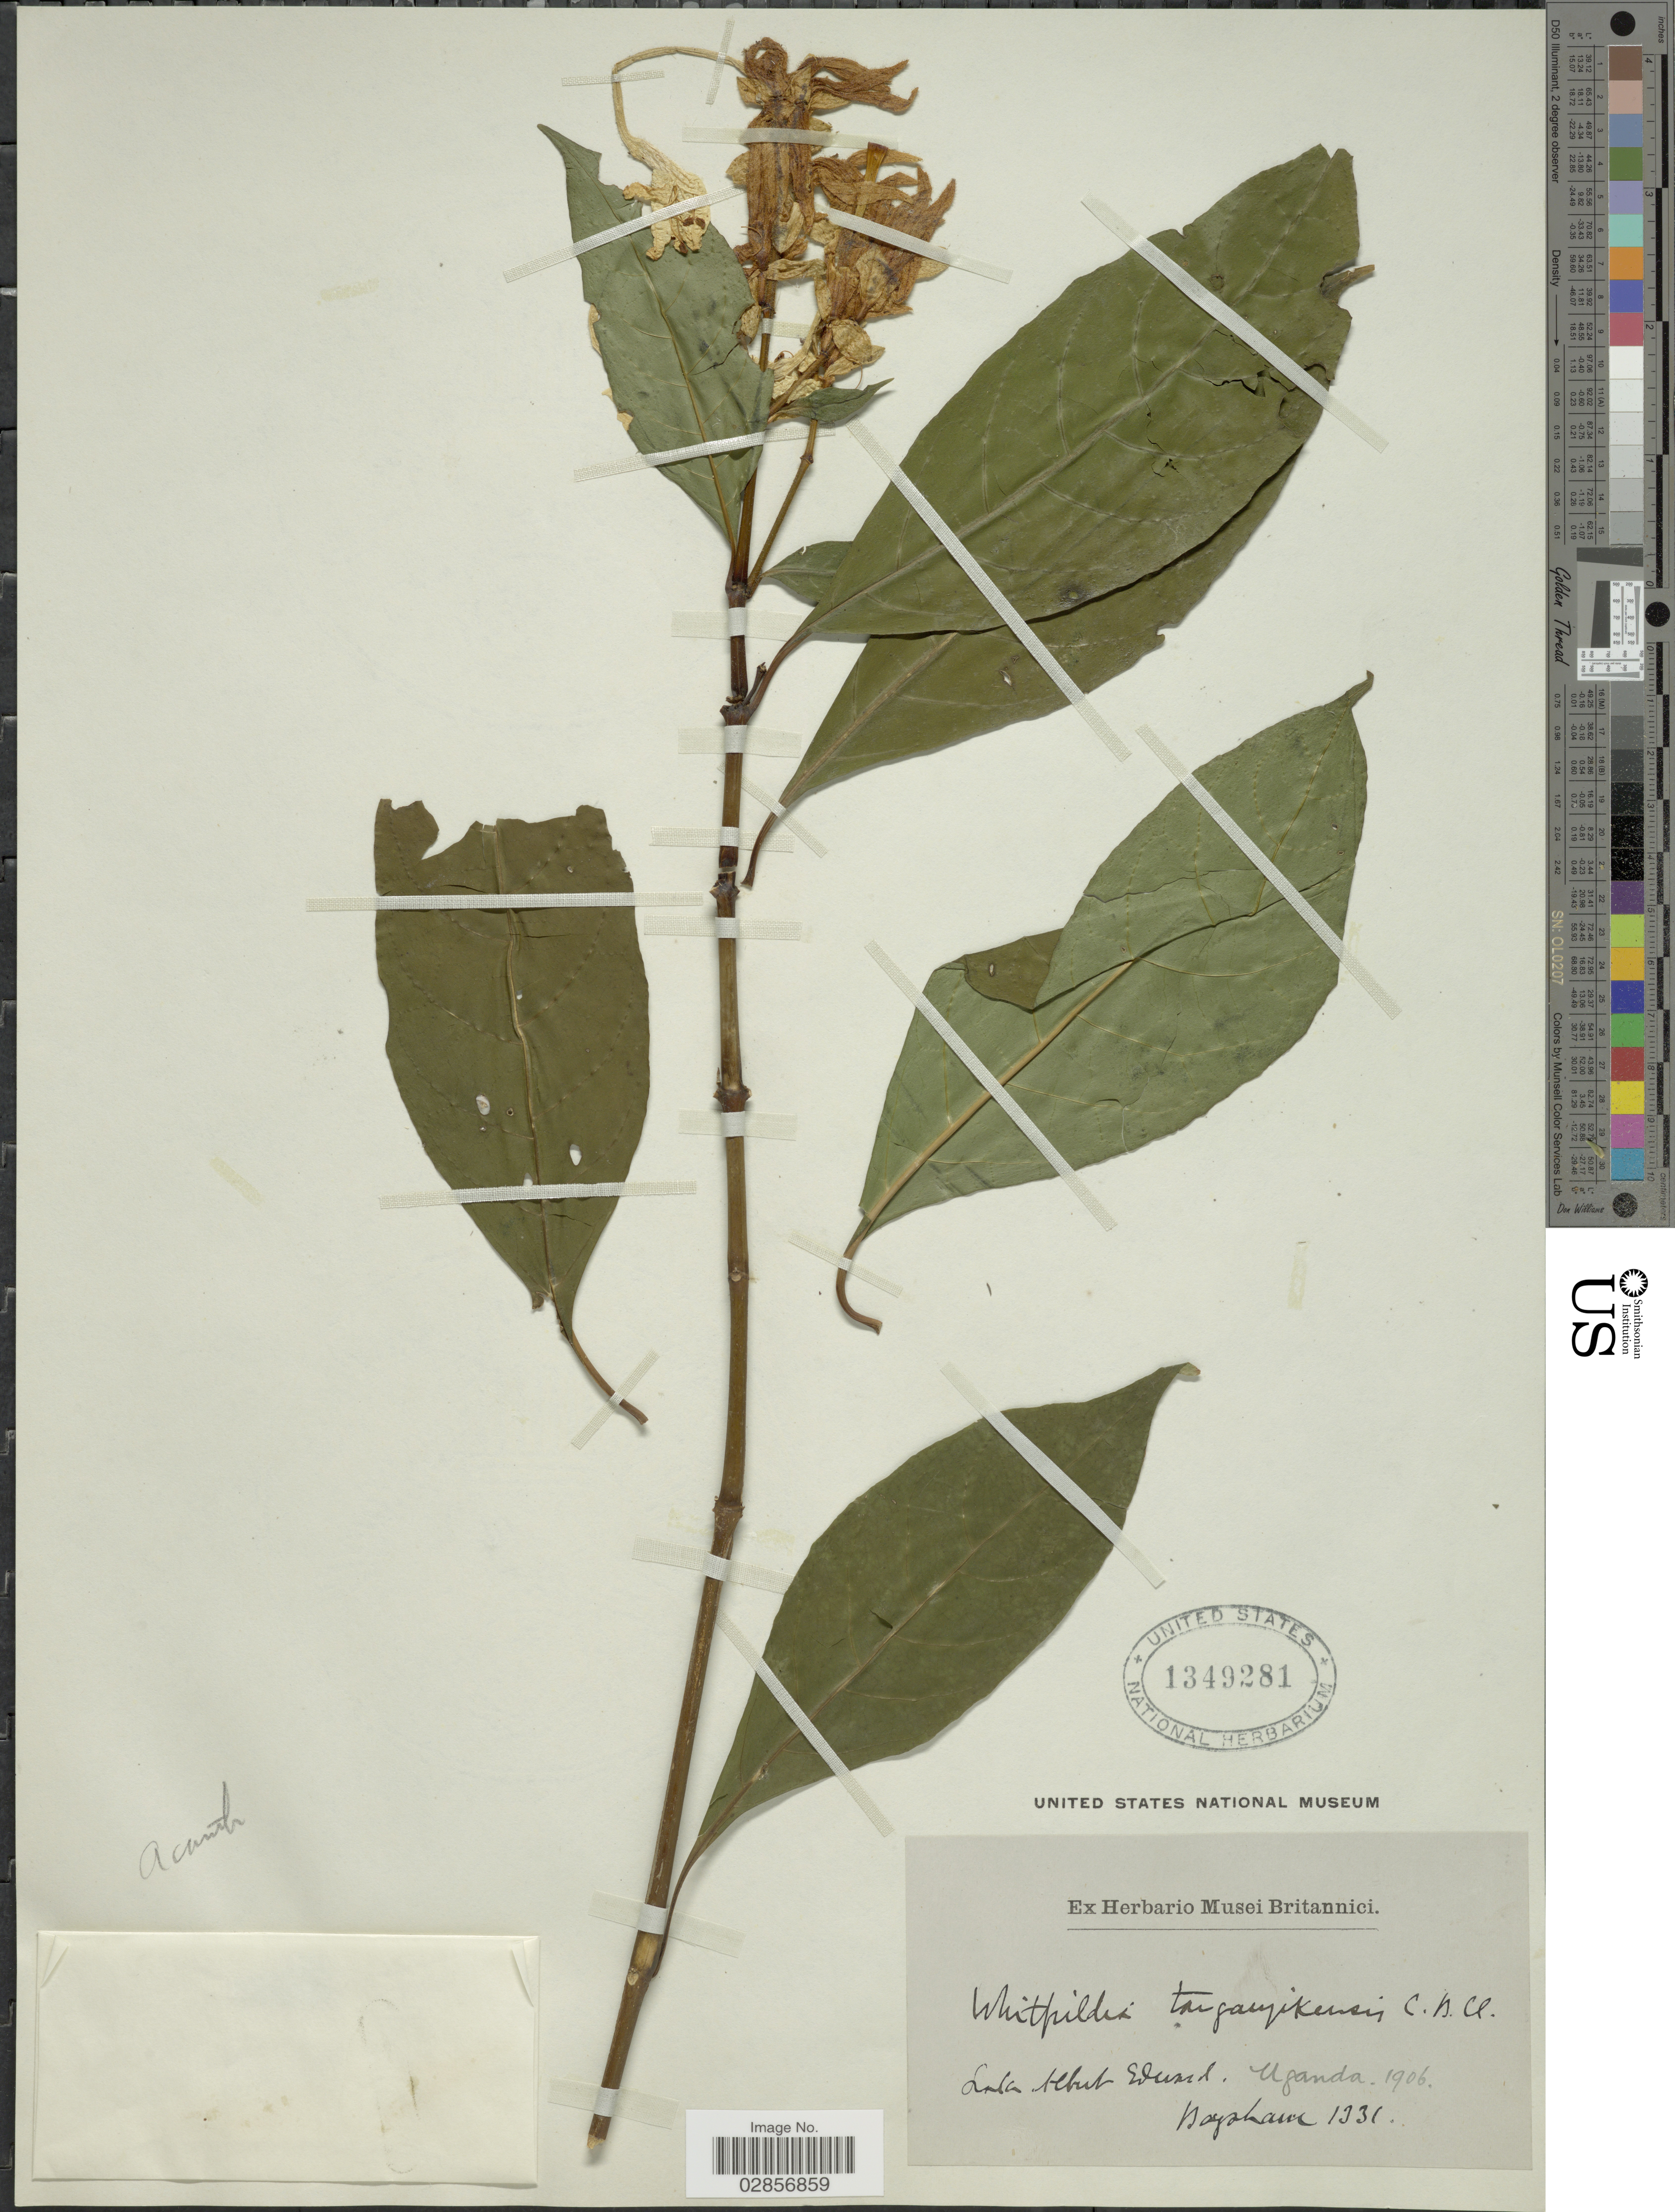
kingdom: Plantae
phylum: Tracheophyta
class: Magnoliopsida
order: Lamiales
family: Acanthaceae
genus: Whitfieldia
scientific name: Whitfieldia tanganyikensis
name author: C.B. Clarke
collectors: Bagshawe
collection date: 1906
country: Uganda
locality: Lake Albert Eduard.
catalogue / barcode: US 1349281